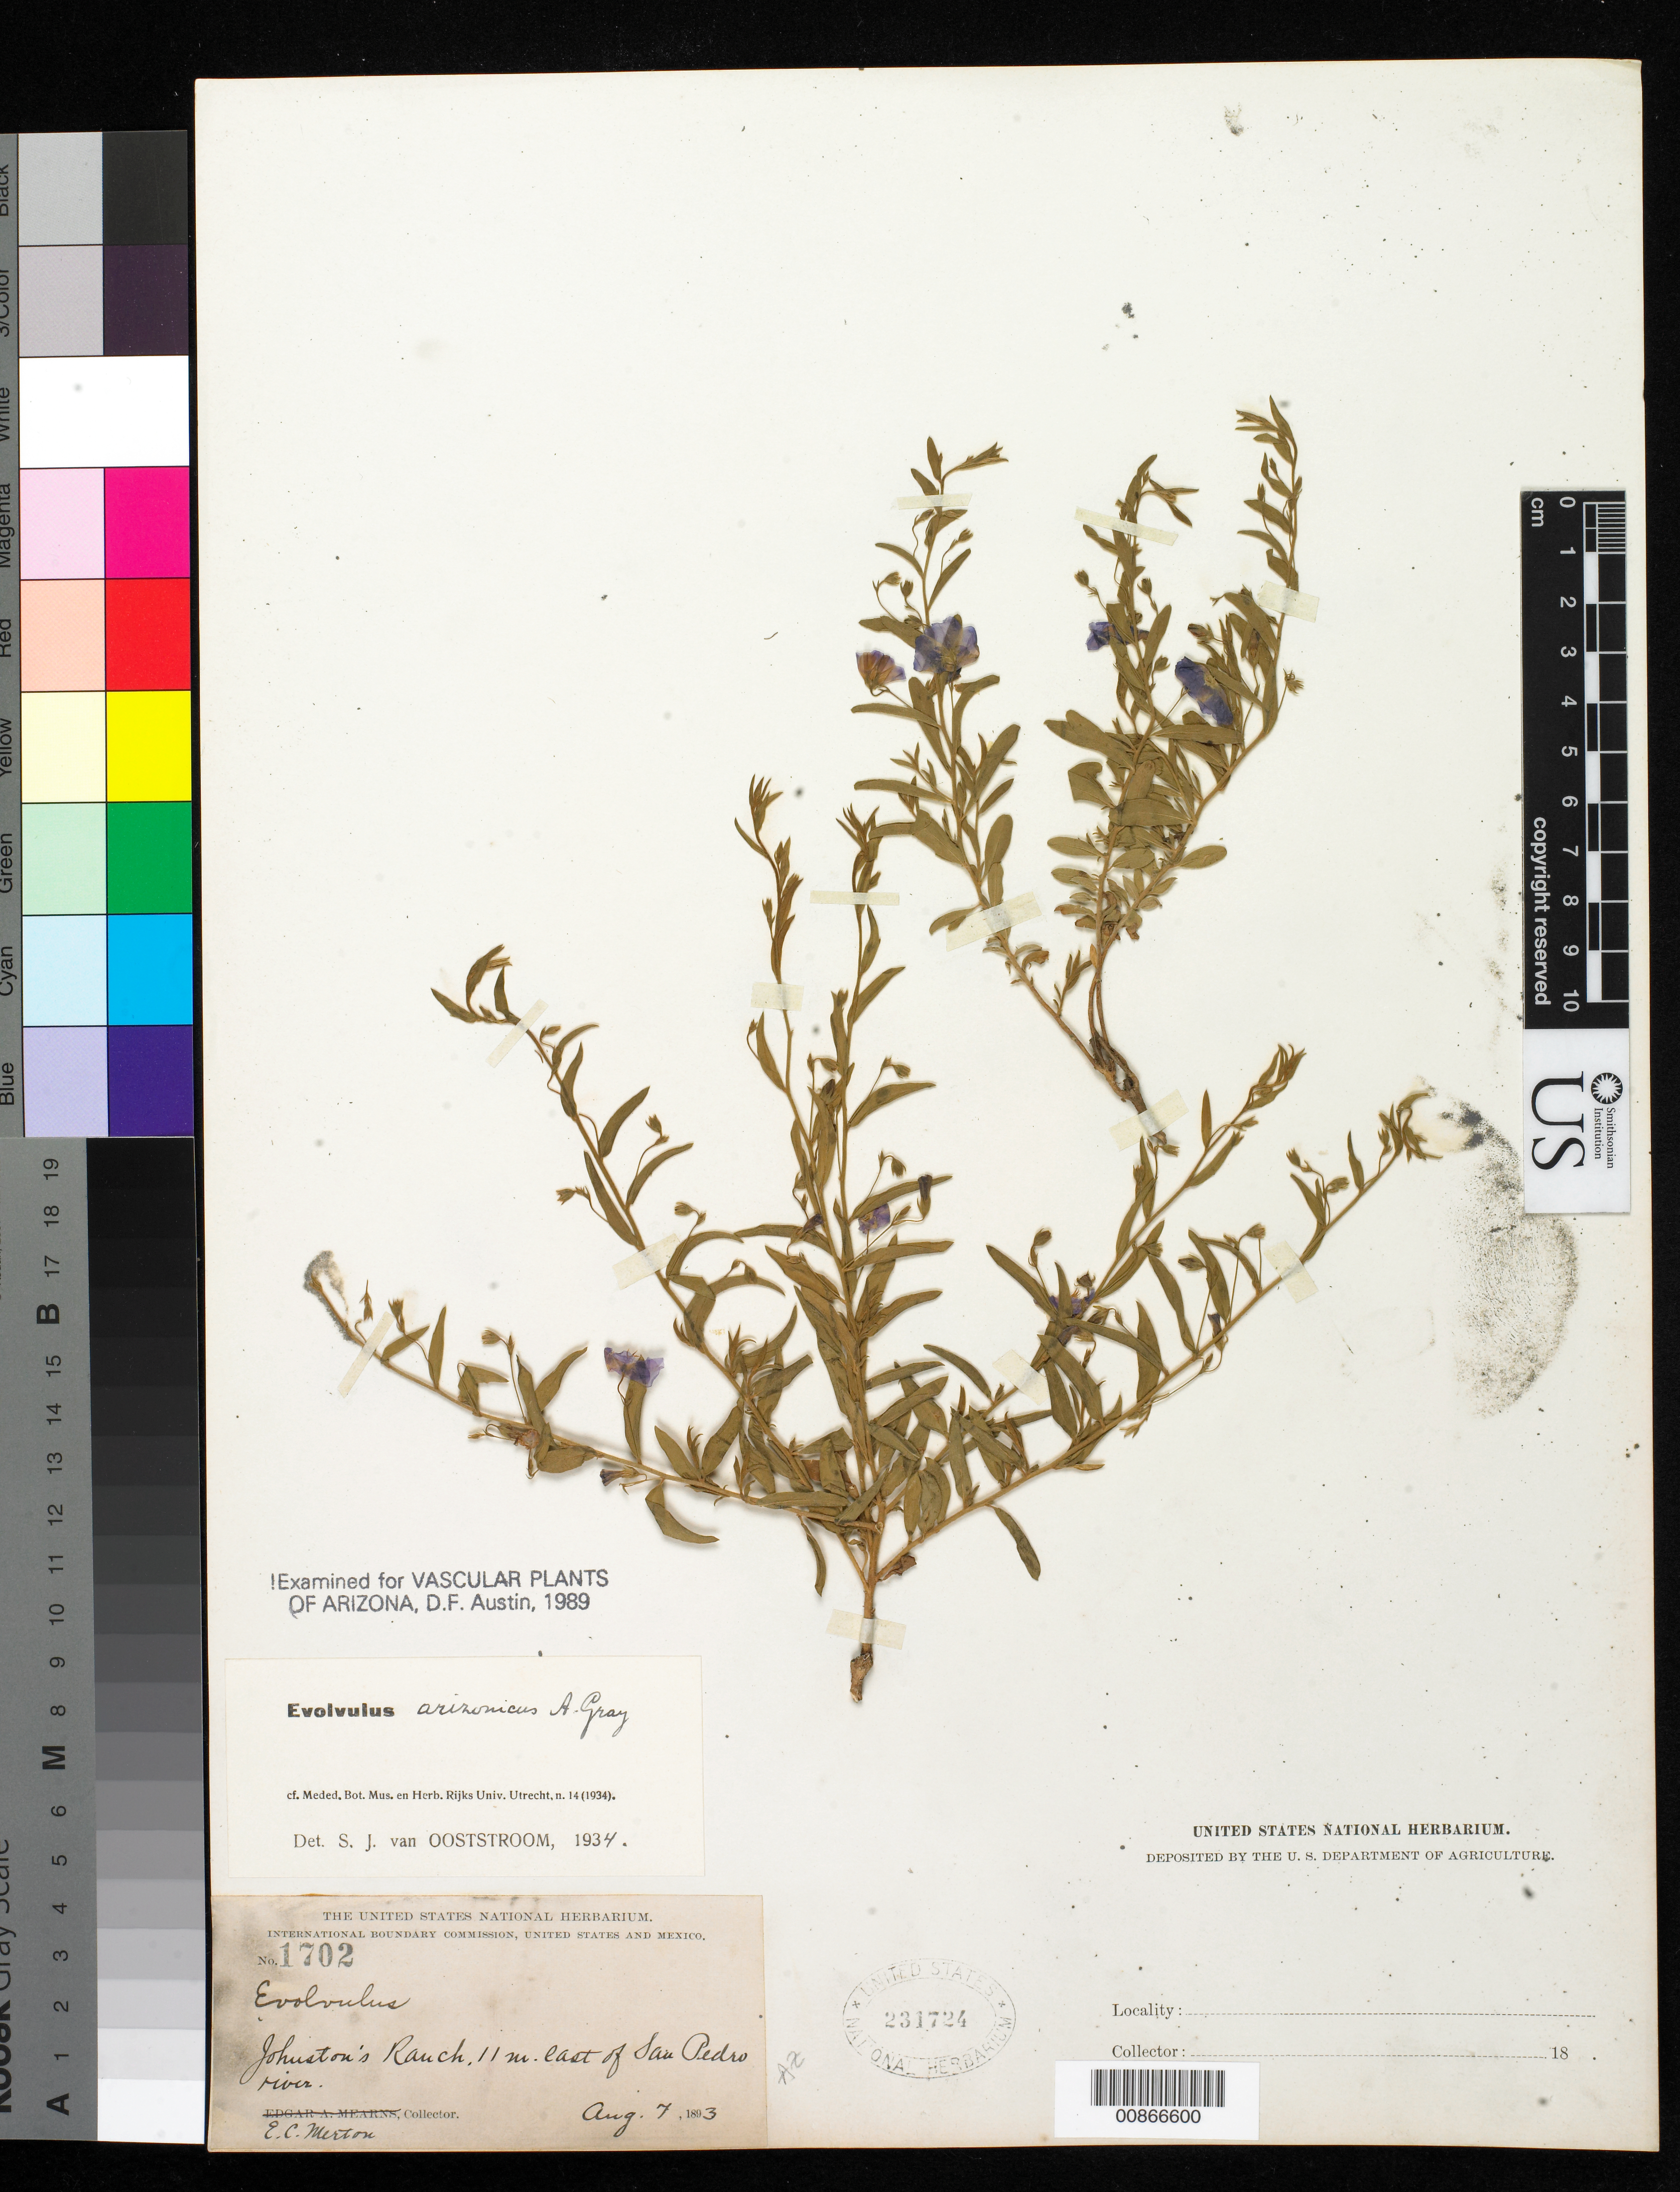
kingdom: Plantae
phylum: Tracheophyta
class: Magnoliopsida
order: Solanales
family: Convolvulaceae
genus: Evolvulus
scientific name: Evolvulus arizonicus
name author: A. Gray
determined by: Austin, D. F.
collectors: E. Merton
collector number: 1702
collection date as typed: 07 Aug 1893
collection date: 1893-08-07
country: United States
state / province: Arizona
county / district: Cochise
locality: Johnston's Ranch, 11 mi. E of San Pedro River.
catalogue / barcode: US 231724